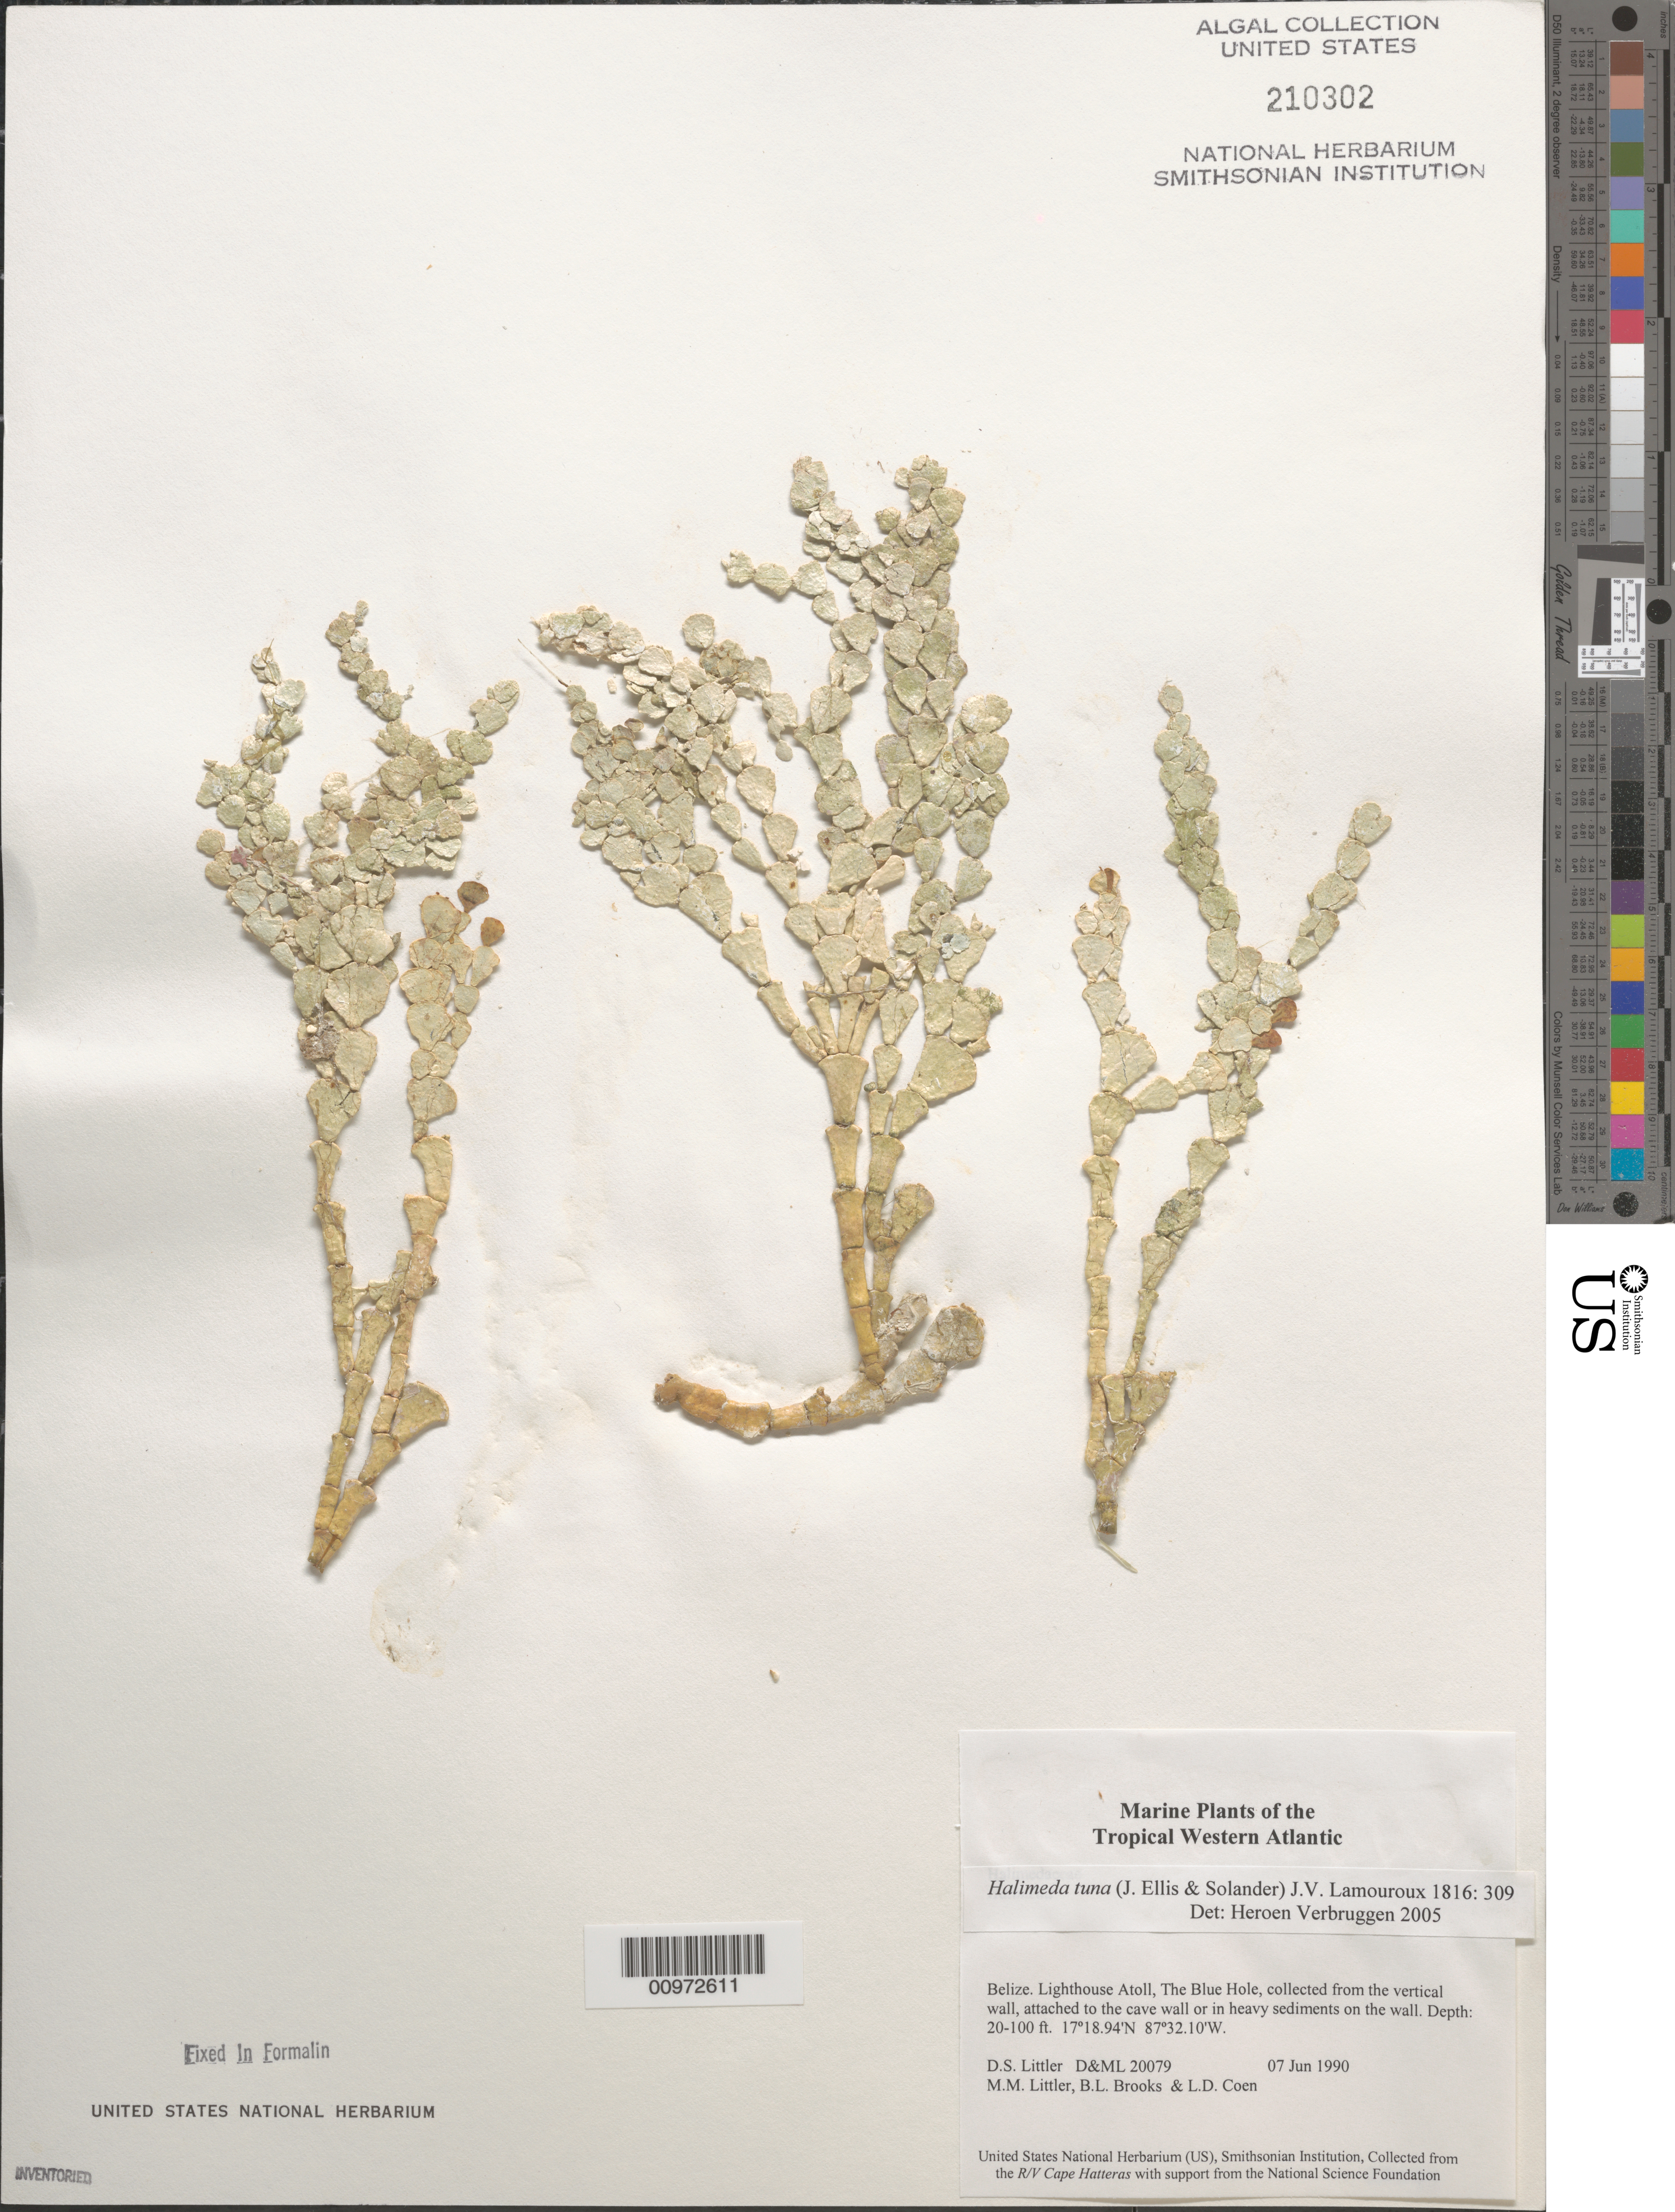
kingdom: Plantae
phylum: Chlorophyta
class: Ulvophyceae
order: Bryopsidales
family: Halimedaceae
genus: Halimeda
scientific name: Halimeda tuna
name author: (J. Ellis & Sol.) J.V.Lamouroux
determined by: Verbruggen, H.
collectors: D. S. Littler, M. M. Littler, B. Brooks & L. Coen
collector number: D&ML 20079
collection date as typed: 07 Jun 1990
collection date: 1990-06-07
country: Belize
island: Lighthouse Reef Atoll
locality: The Blue Hole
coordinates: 17 18.94'N, 87 32.10'W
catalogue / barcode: US 210302